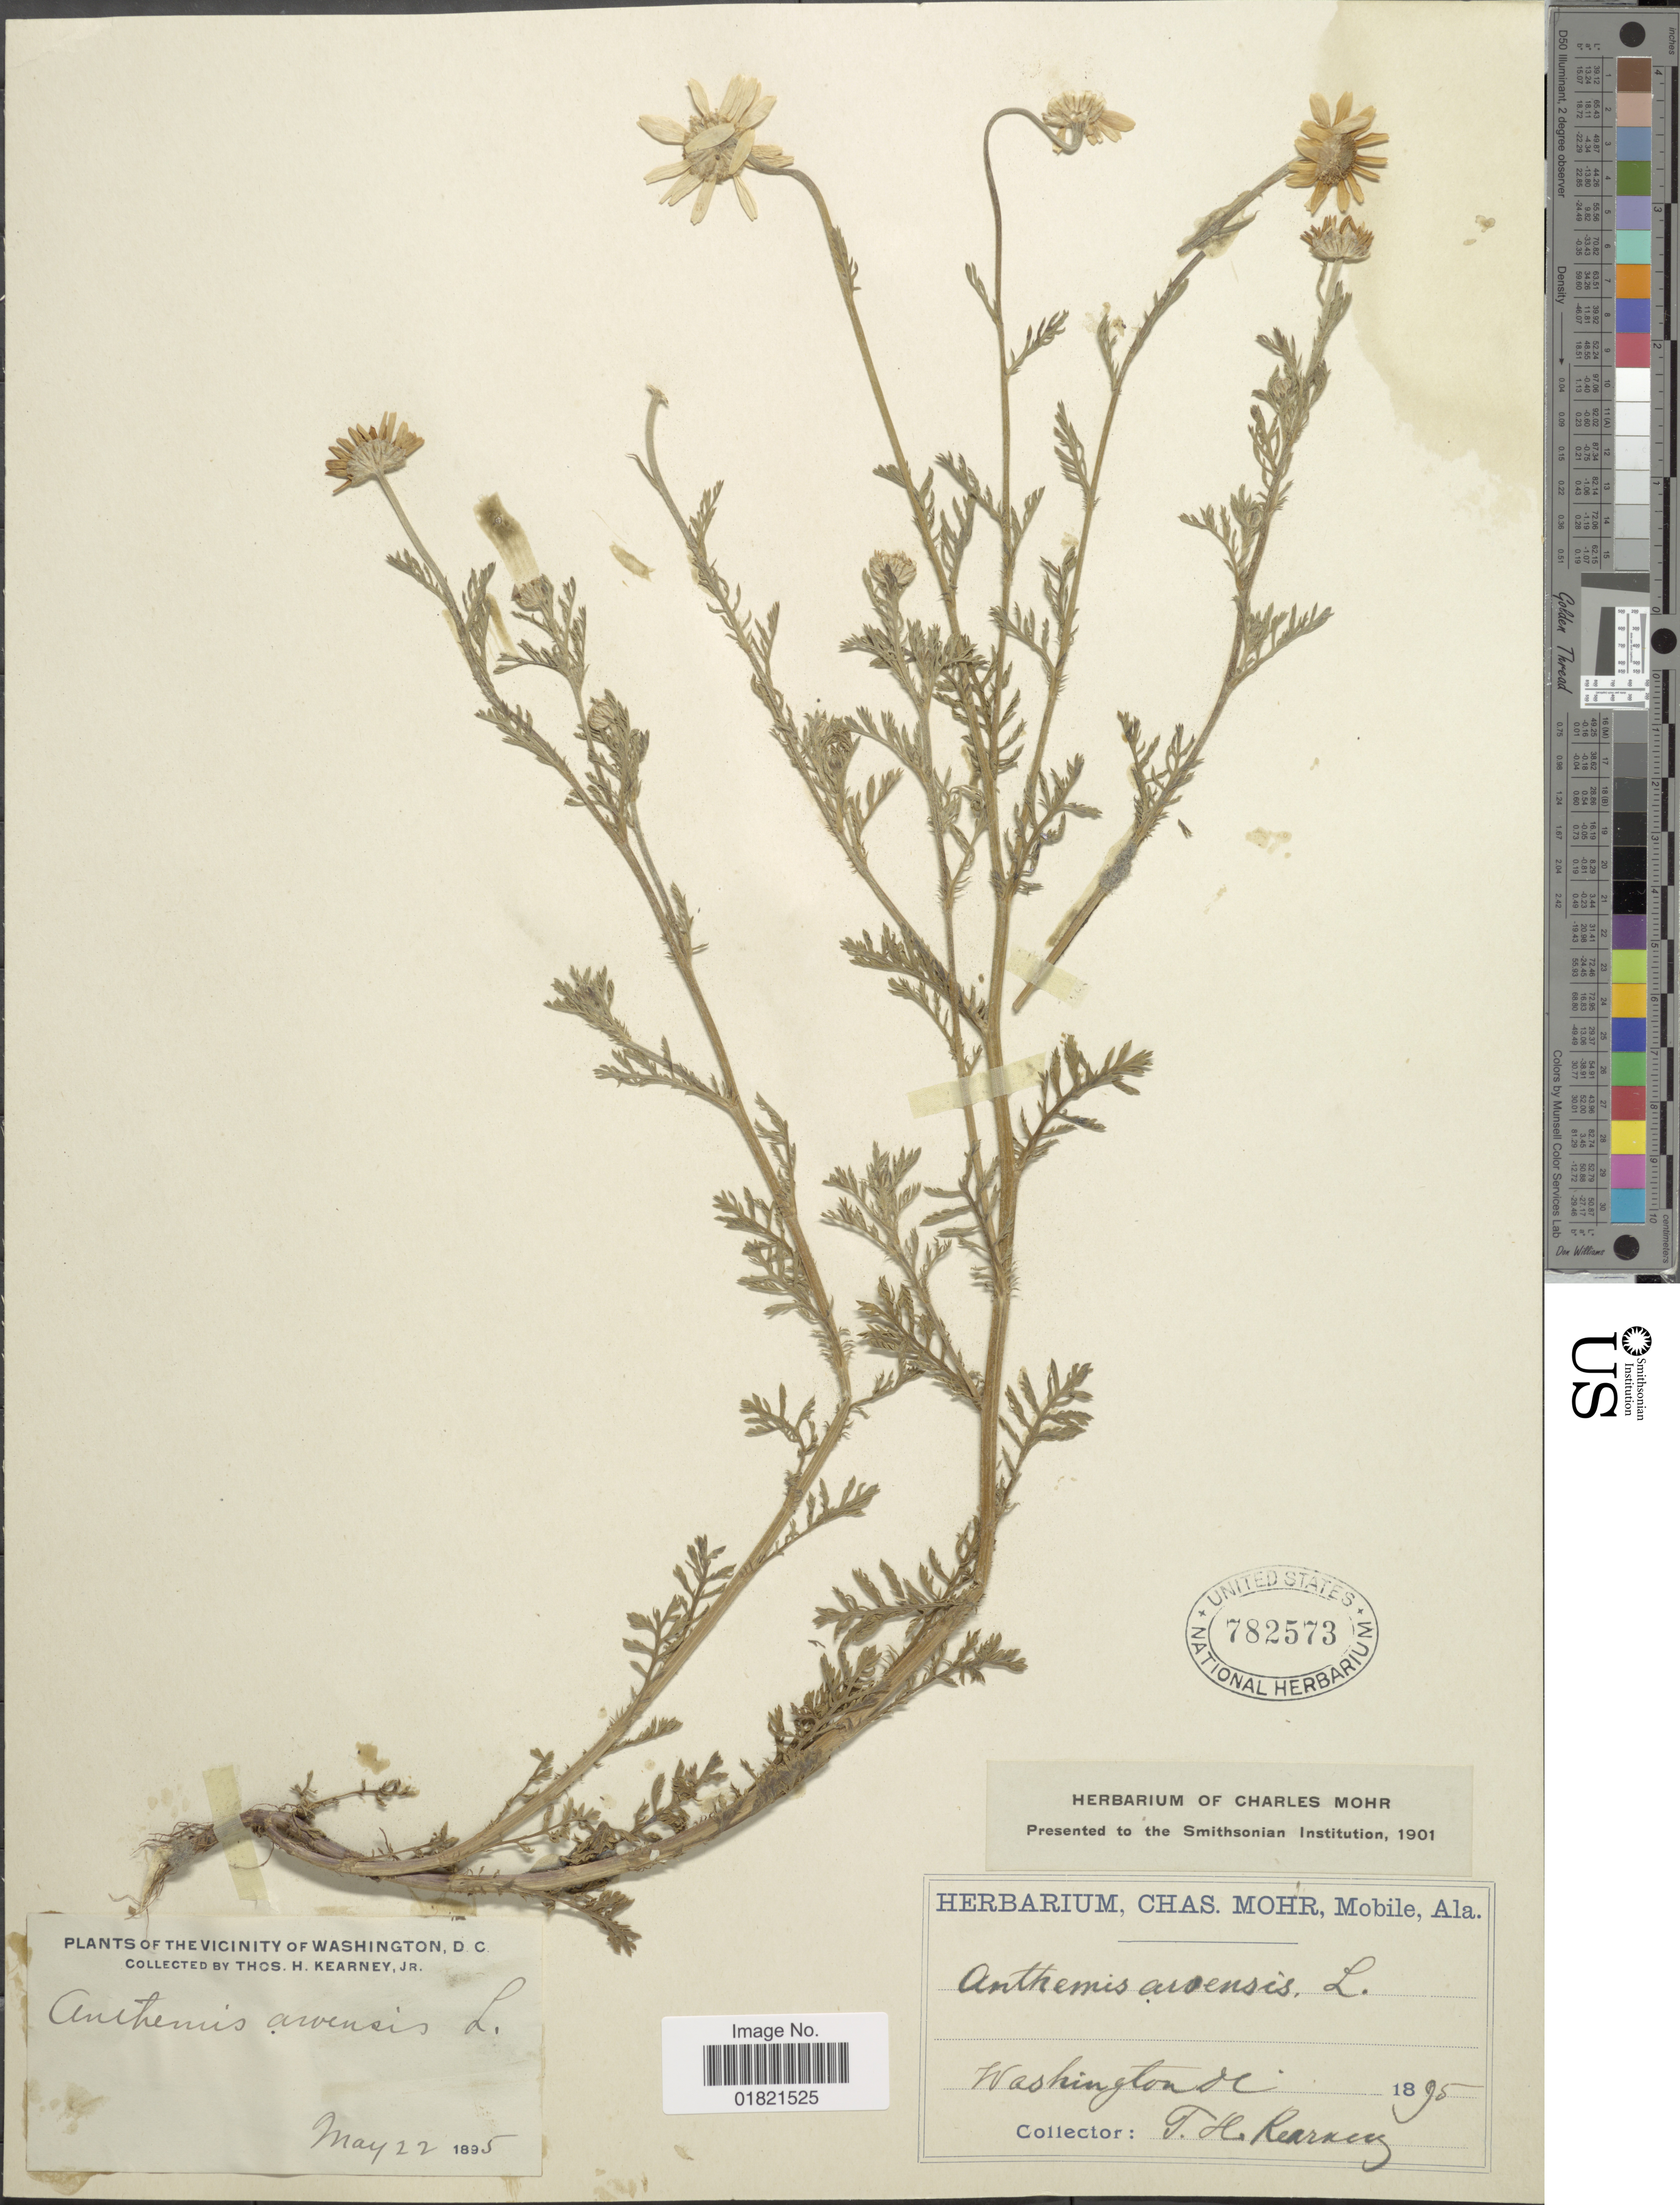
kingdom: Plantae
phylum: Tracheophyta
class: Magnoliopsida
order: Asterales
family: Asteraceae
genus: Anthemis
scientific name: Anthemis arvensis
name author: L.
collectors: T. H. Kearney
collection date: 1895-05-22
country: United States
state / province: District of Columbia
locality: Vicinity of Washington D.C.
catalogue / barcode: US 782573